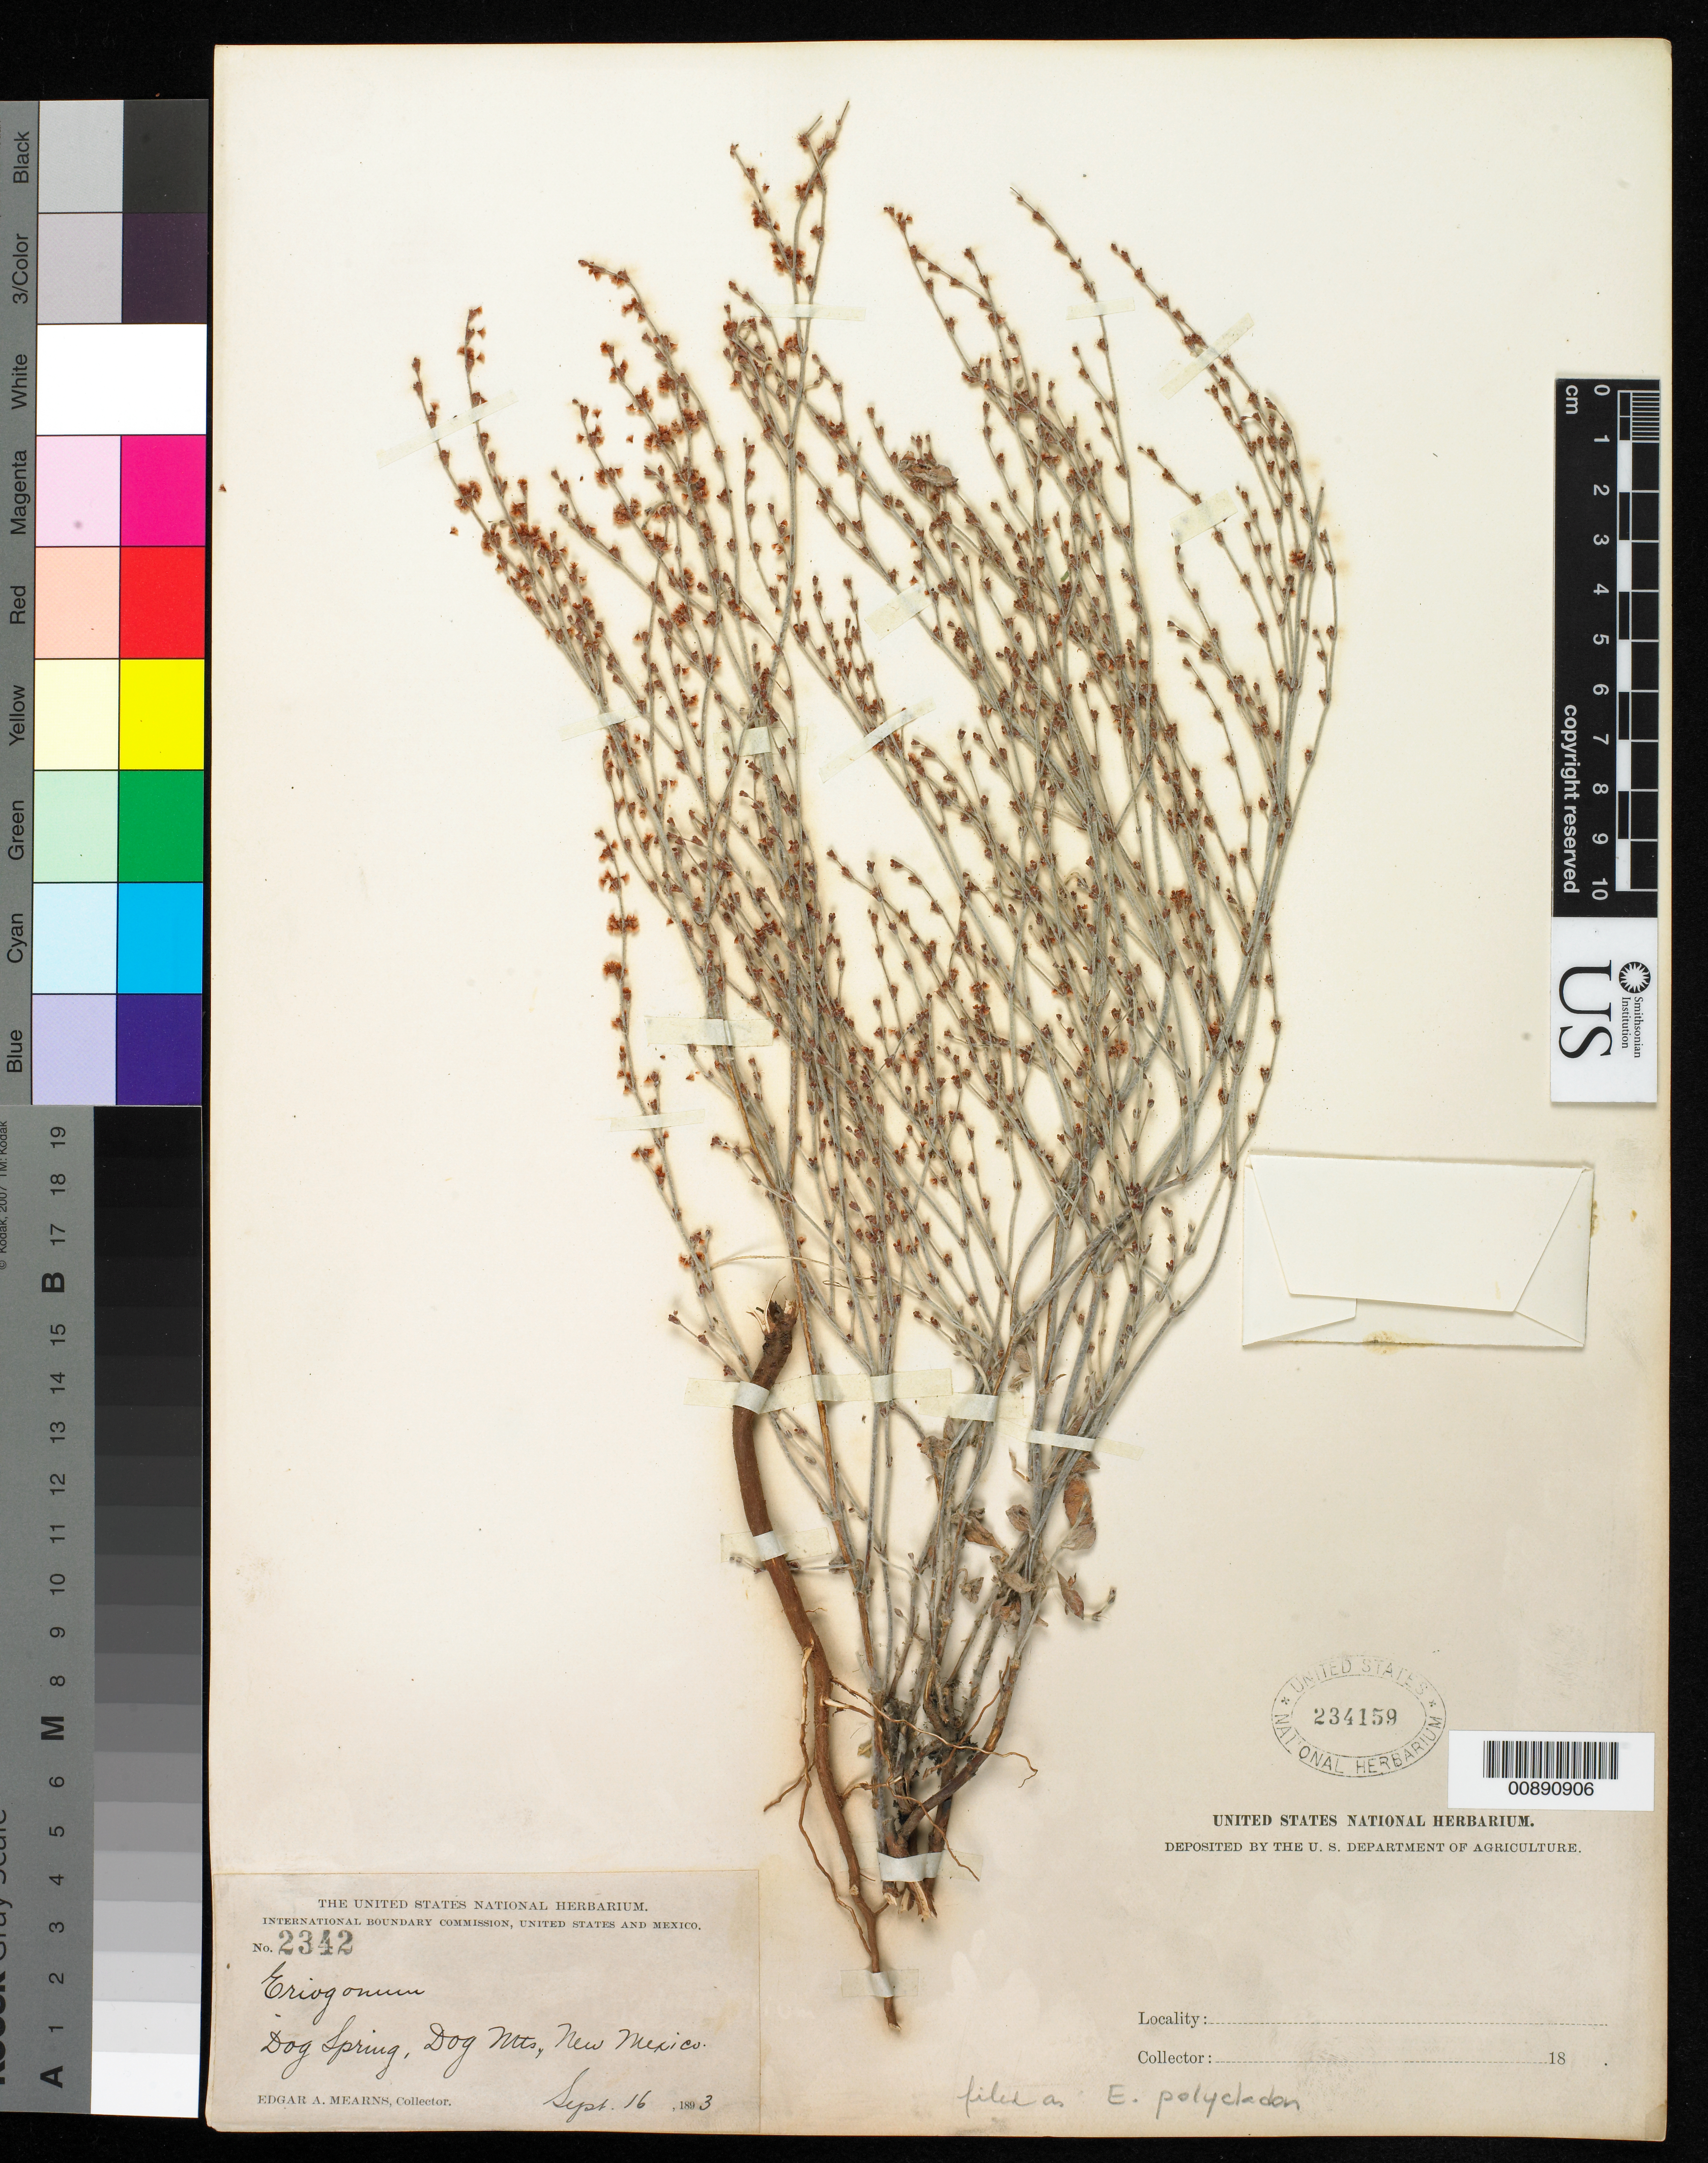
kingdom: Plantae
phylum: Tracheophyta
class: Magnoliopsida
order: Caryophyllales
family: Polygonaceae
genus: Eriogonum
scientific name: Eriogonum polycladon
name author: Benth.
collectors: E. A. Mearns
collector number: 2342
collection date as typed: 16 Sep 1893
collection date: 1893-09-16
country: United States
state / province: New Mexico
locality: Dog Spring, Dog Mts., New Mexico.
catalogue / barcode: US 234159